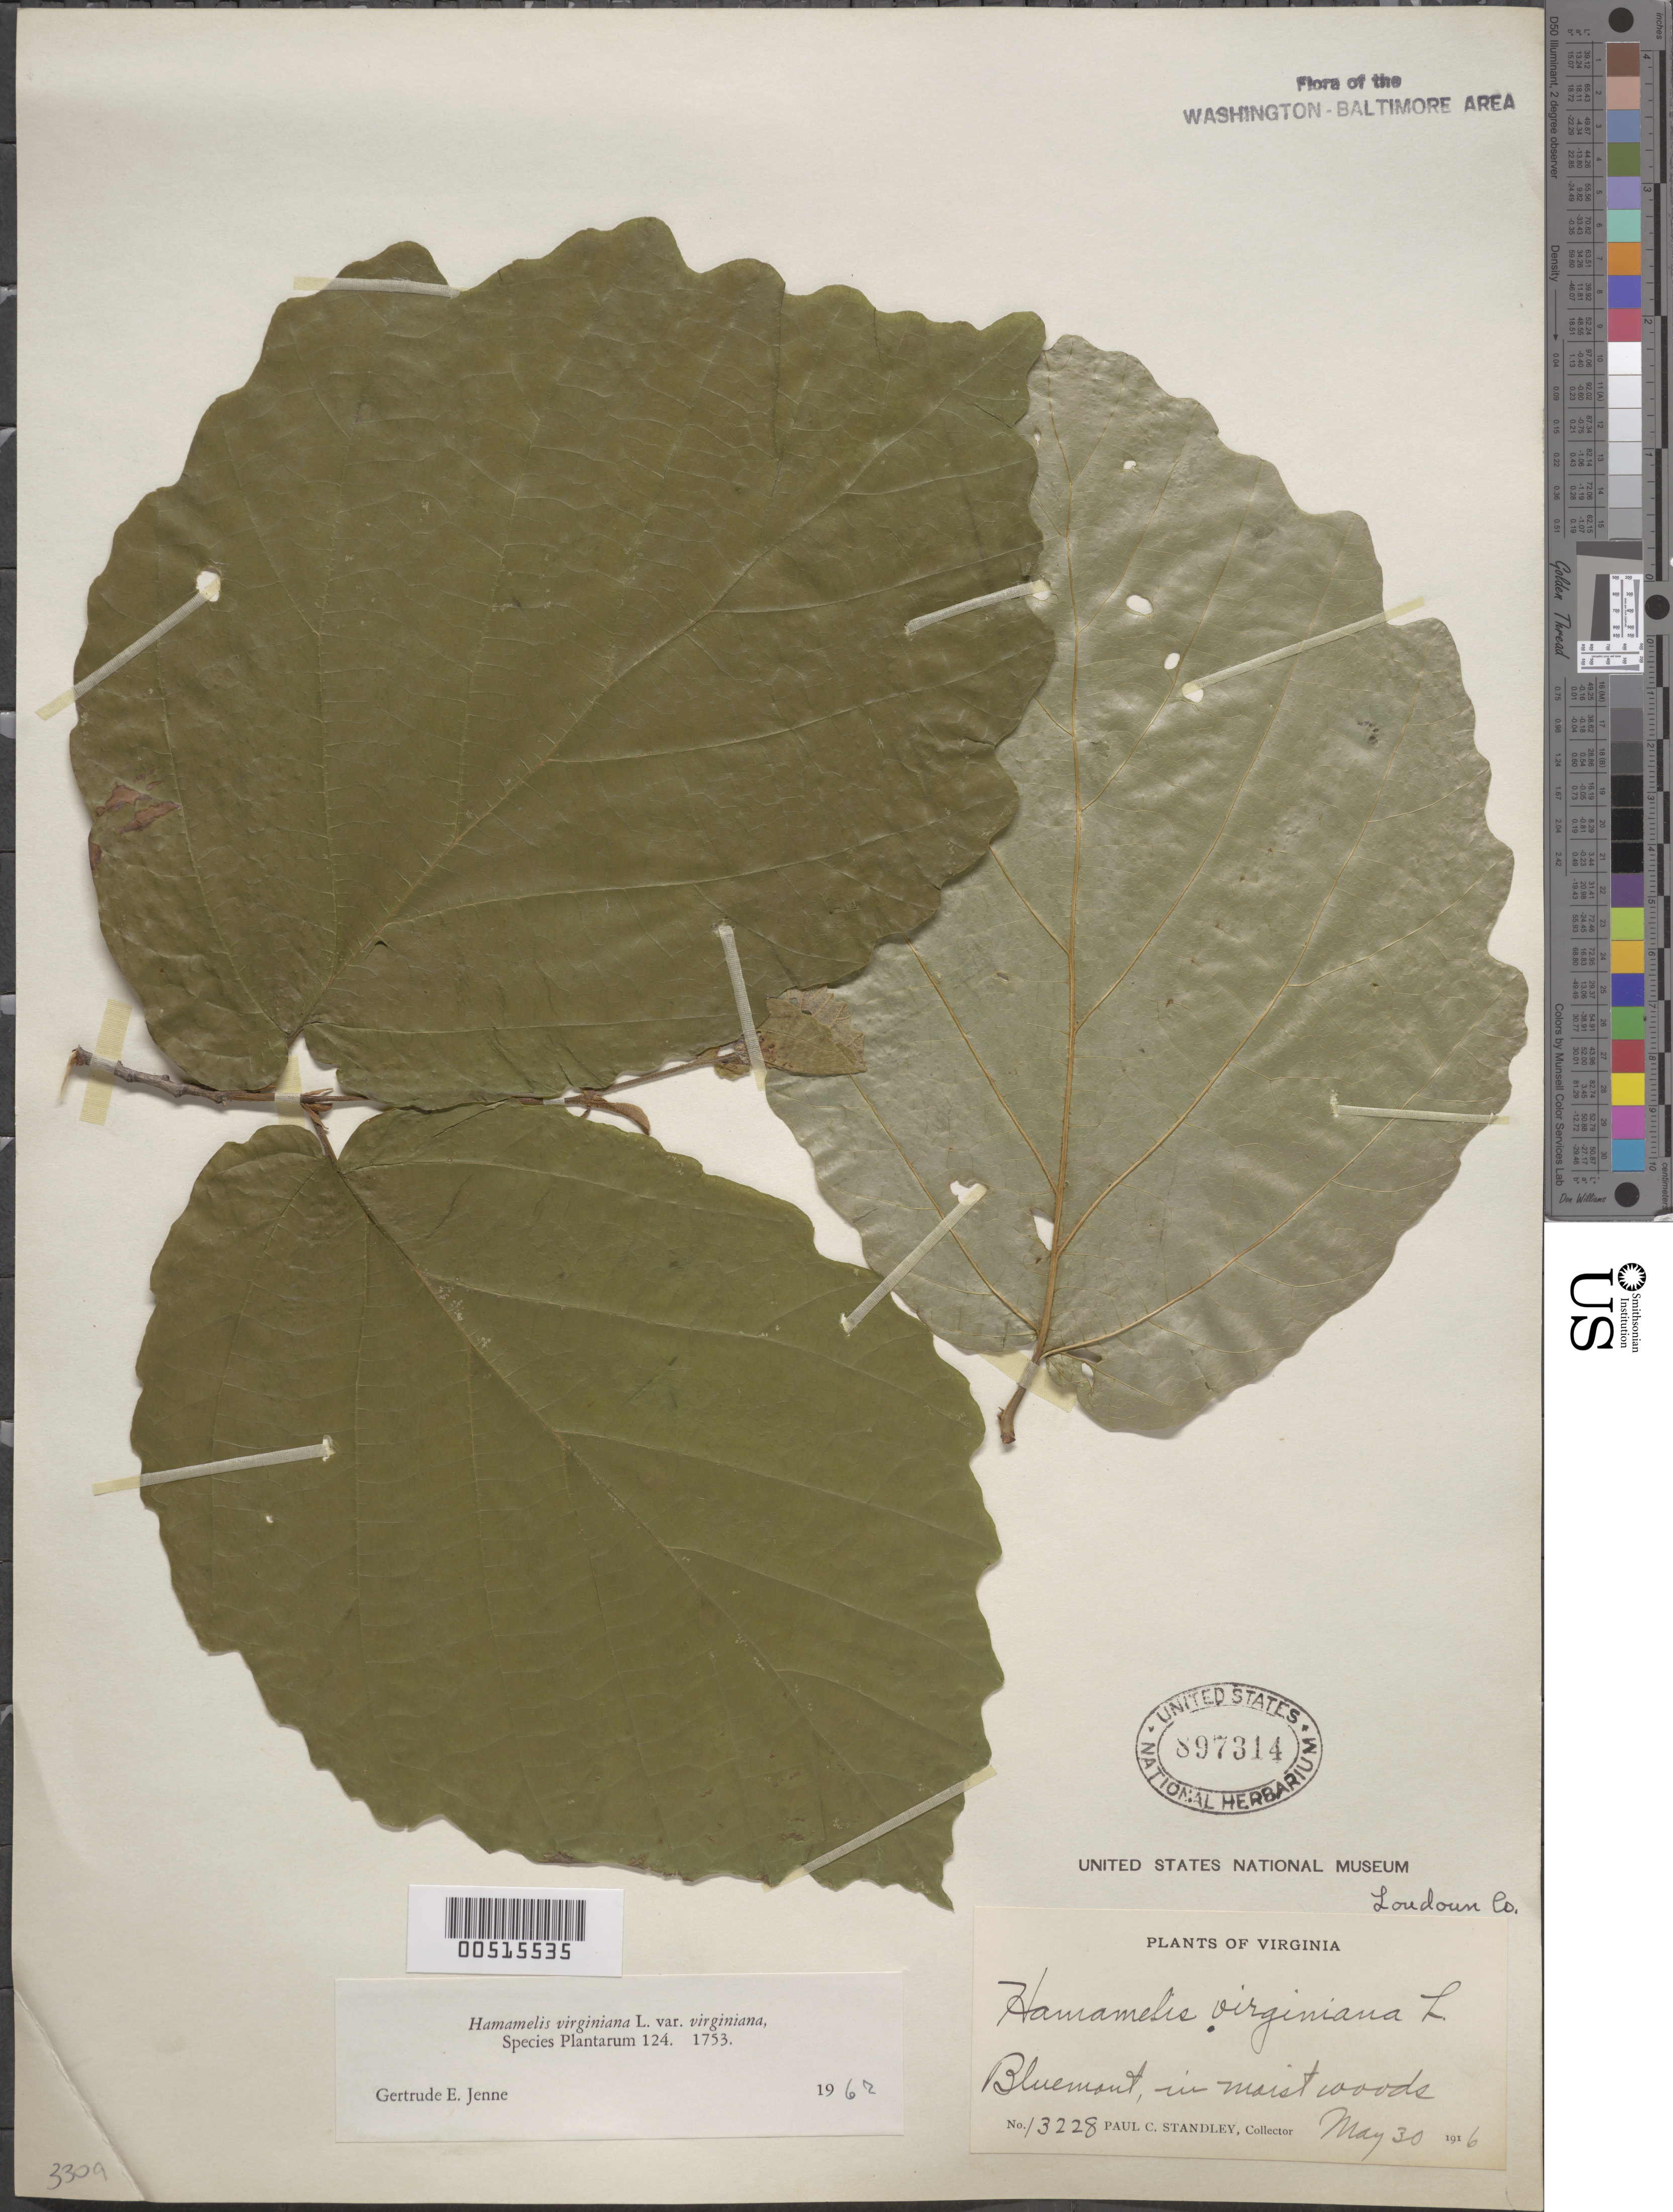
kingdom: Plantae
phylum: Tracheophyta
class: Magnoliopsida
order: Saxifragales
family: Hamamelidaceae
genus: Hamamelis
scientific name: Hamamelis virginiana var. virginiana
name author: L.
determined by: Jenne, G. E.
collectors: P. C. Standley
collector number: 13228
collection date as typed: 30 May 1916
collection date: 1916-05-30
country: United States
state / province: Virginia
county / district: Loudoun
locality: Bluemont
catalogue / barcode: US 897314